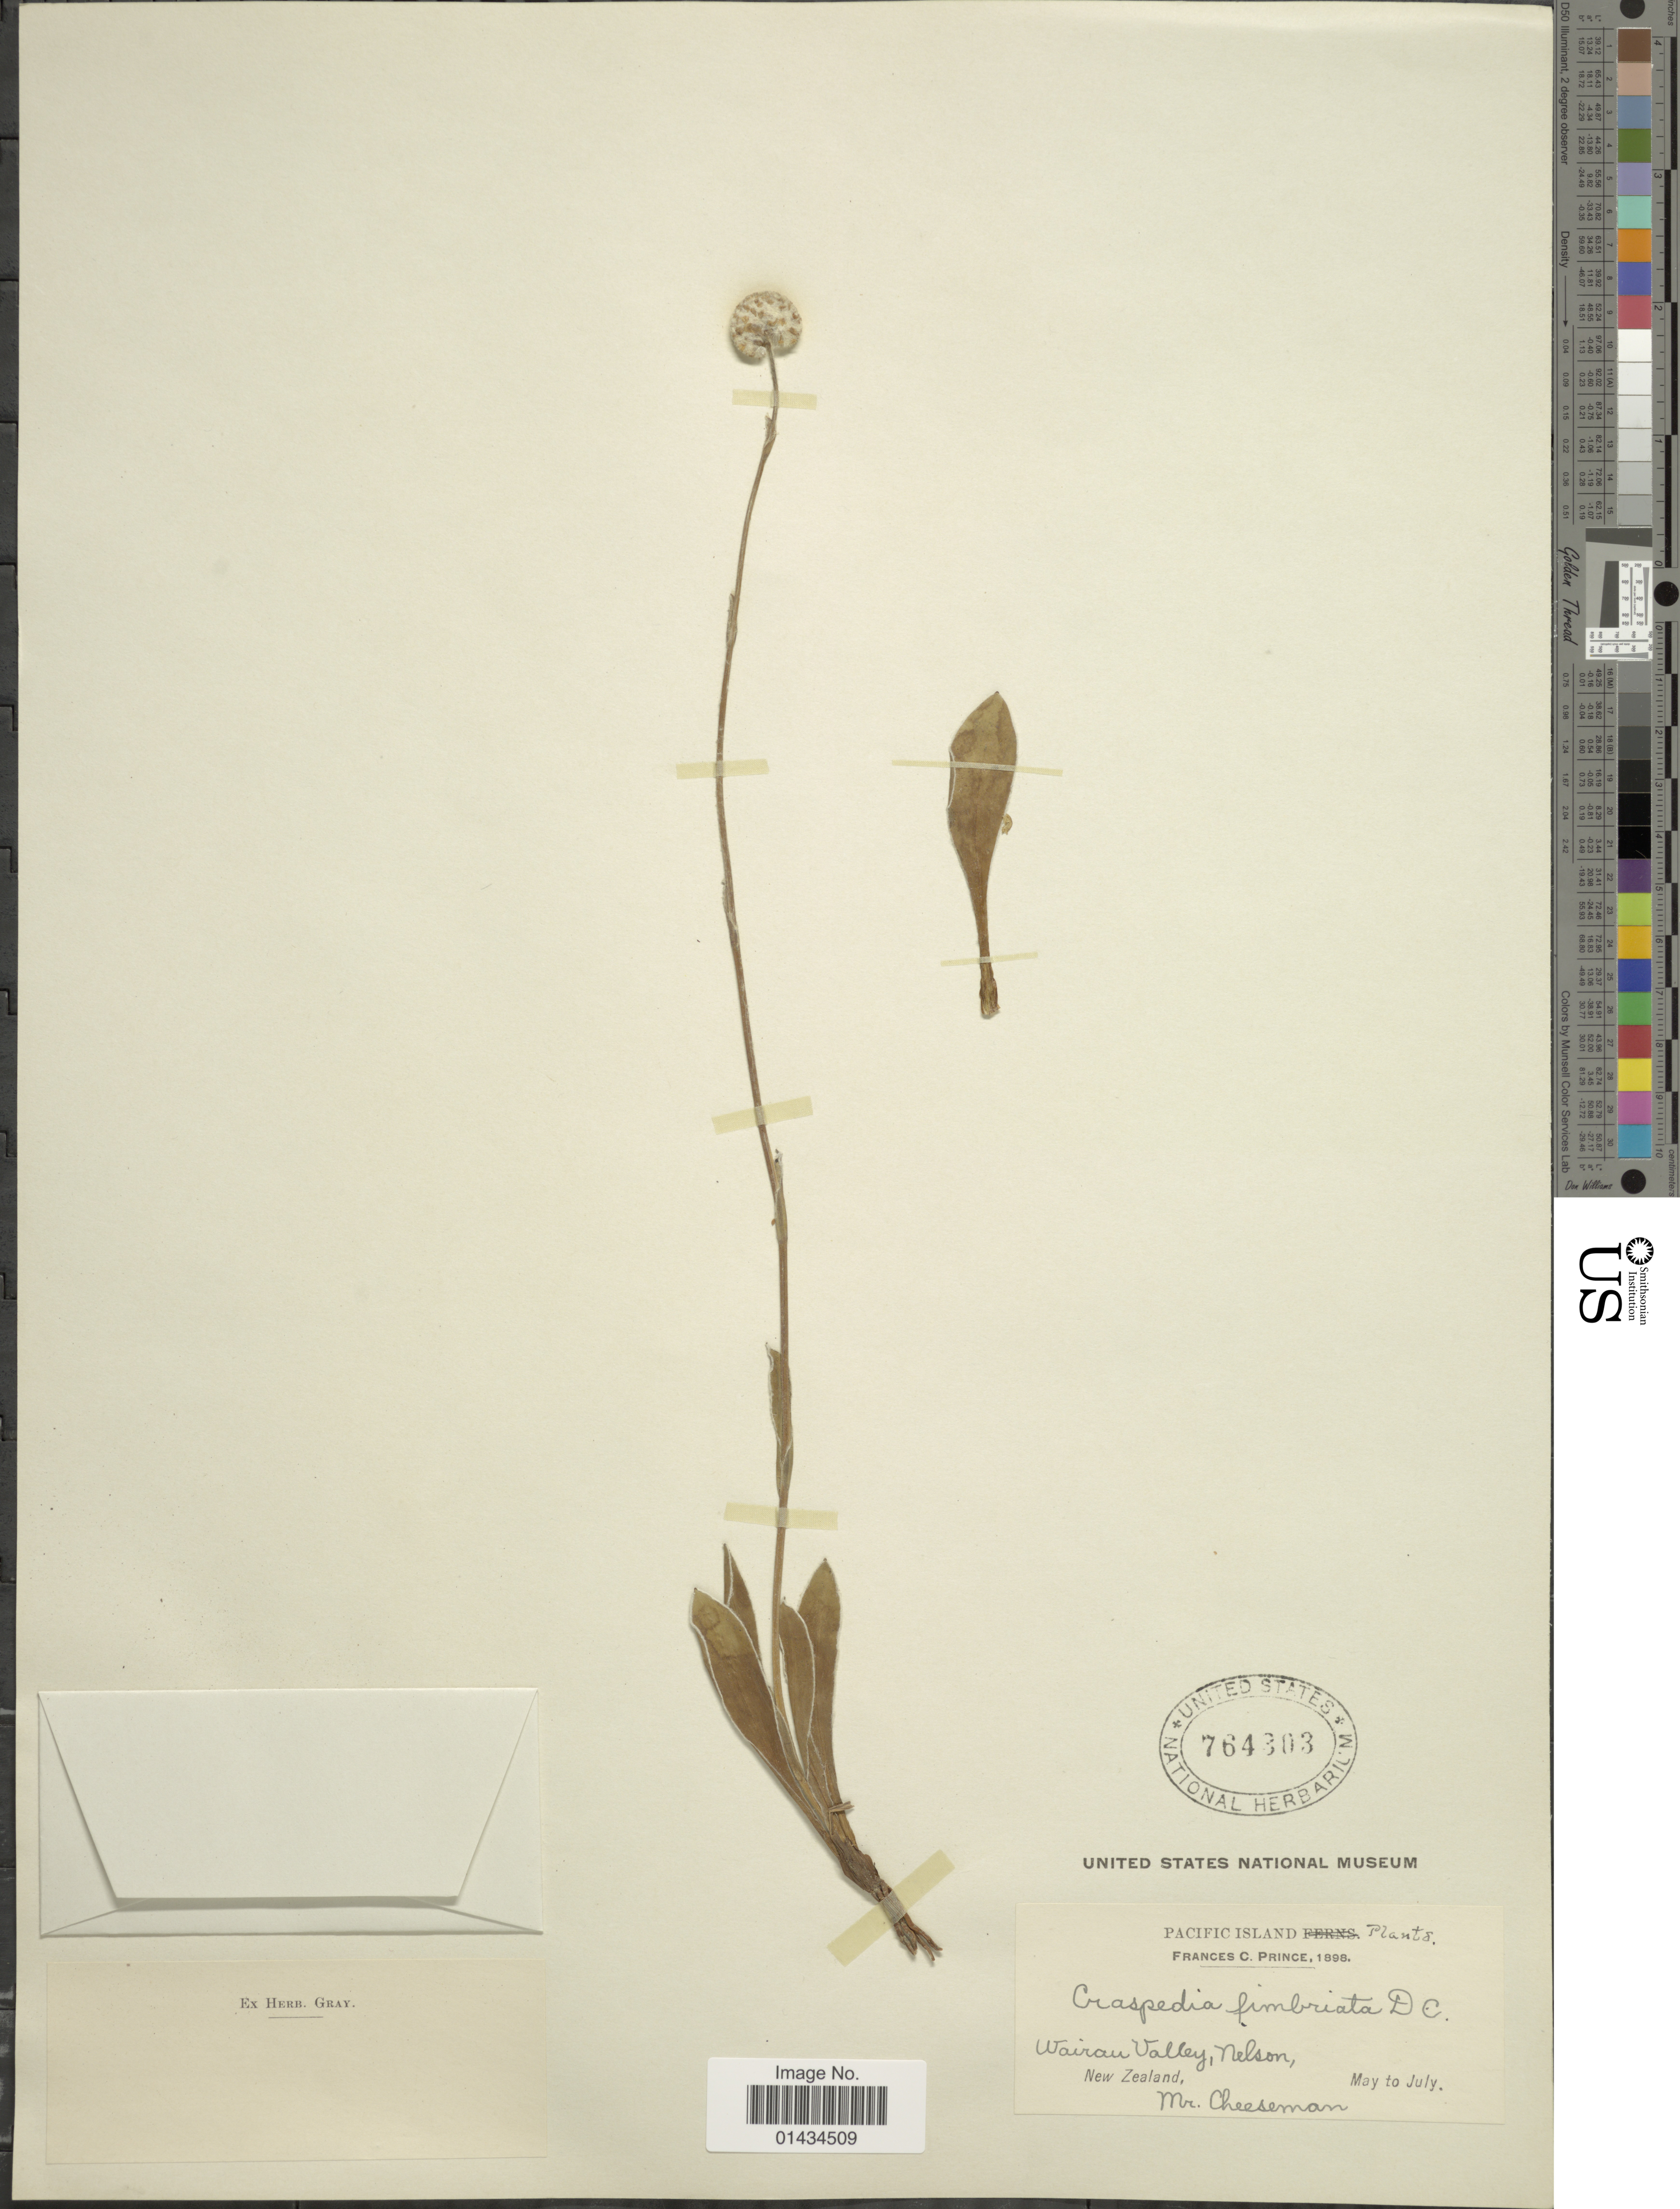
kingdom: Plantae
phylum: Tracheophyta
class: Magnoliopsida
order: Asterales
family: Asteraceae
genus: Craspedia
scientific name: Craspedia uniflora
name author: G. Forst.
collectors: Cheeseman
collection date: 1898-05/1898-07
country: New Zealand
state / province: Nelson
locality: Pacific Island, Wairau Valey